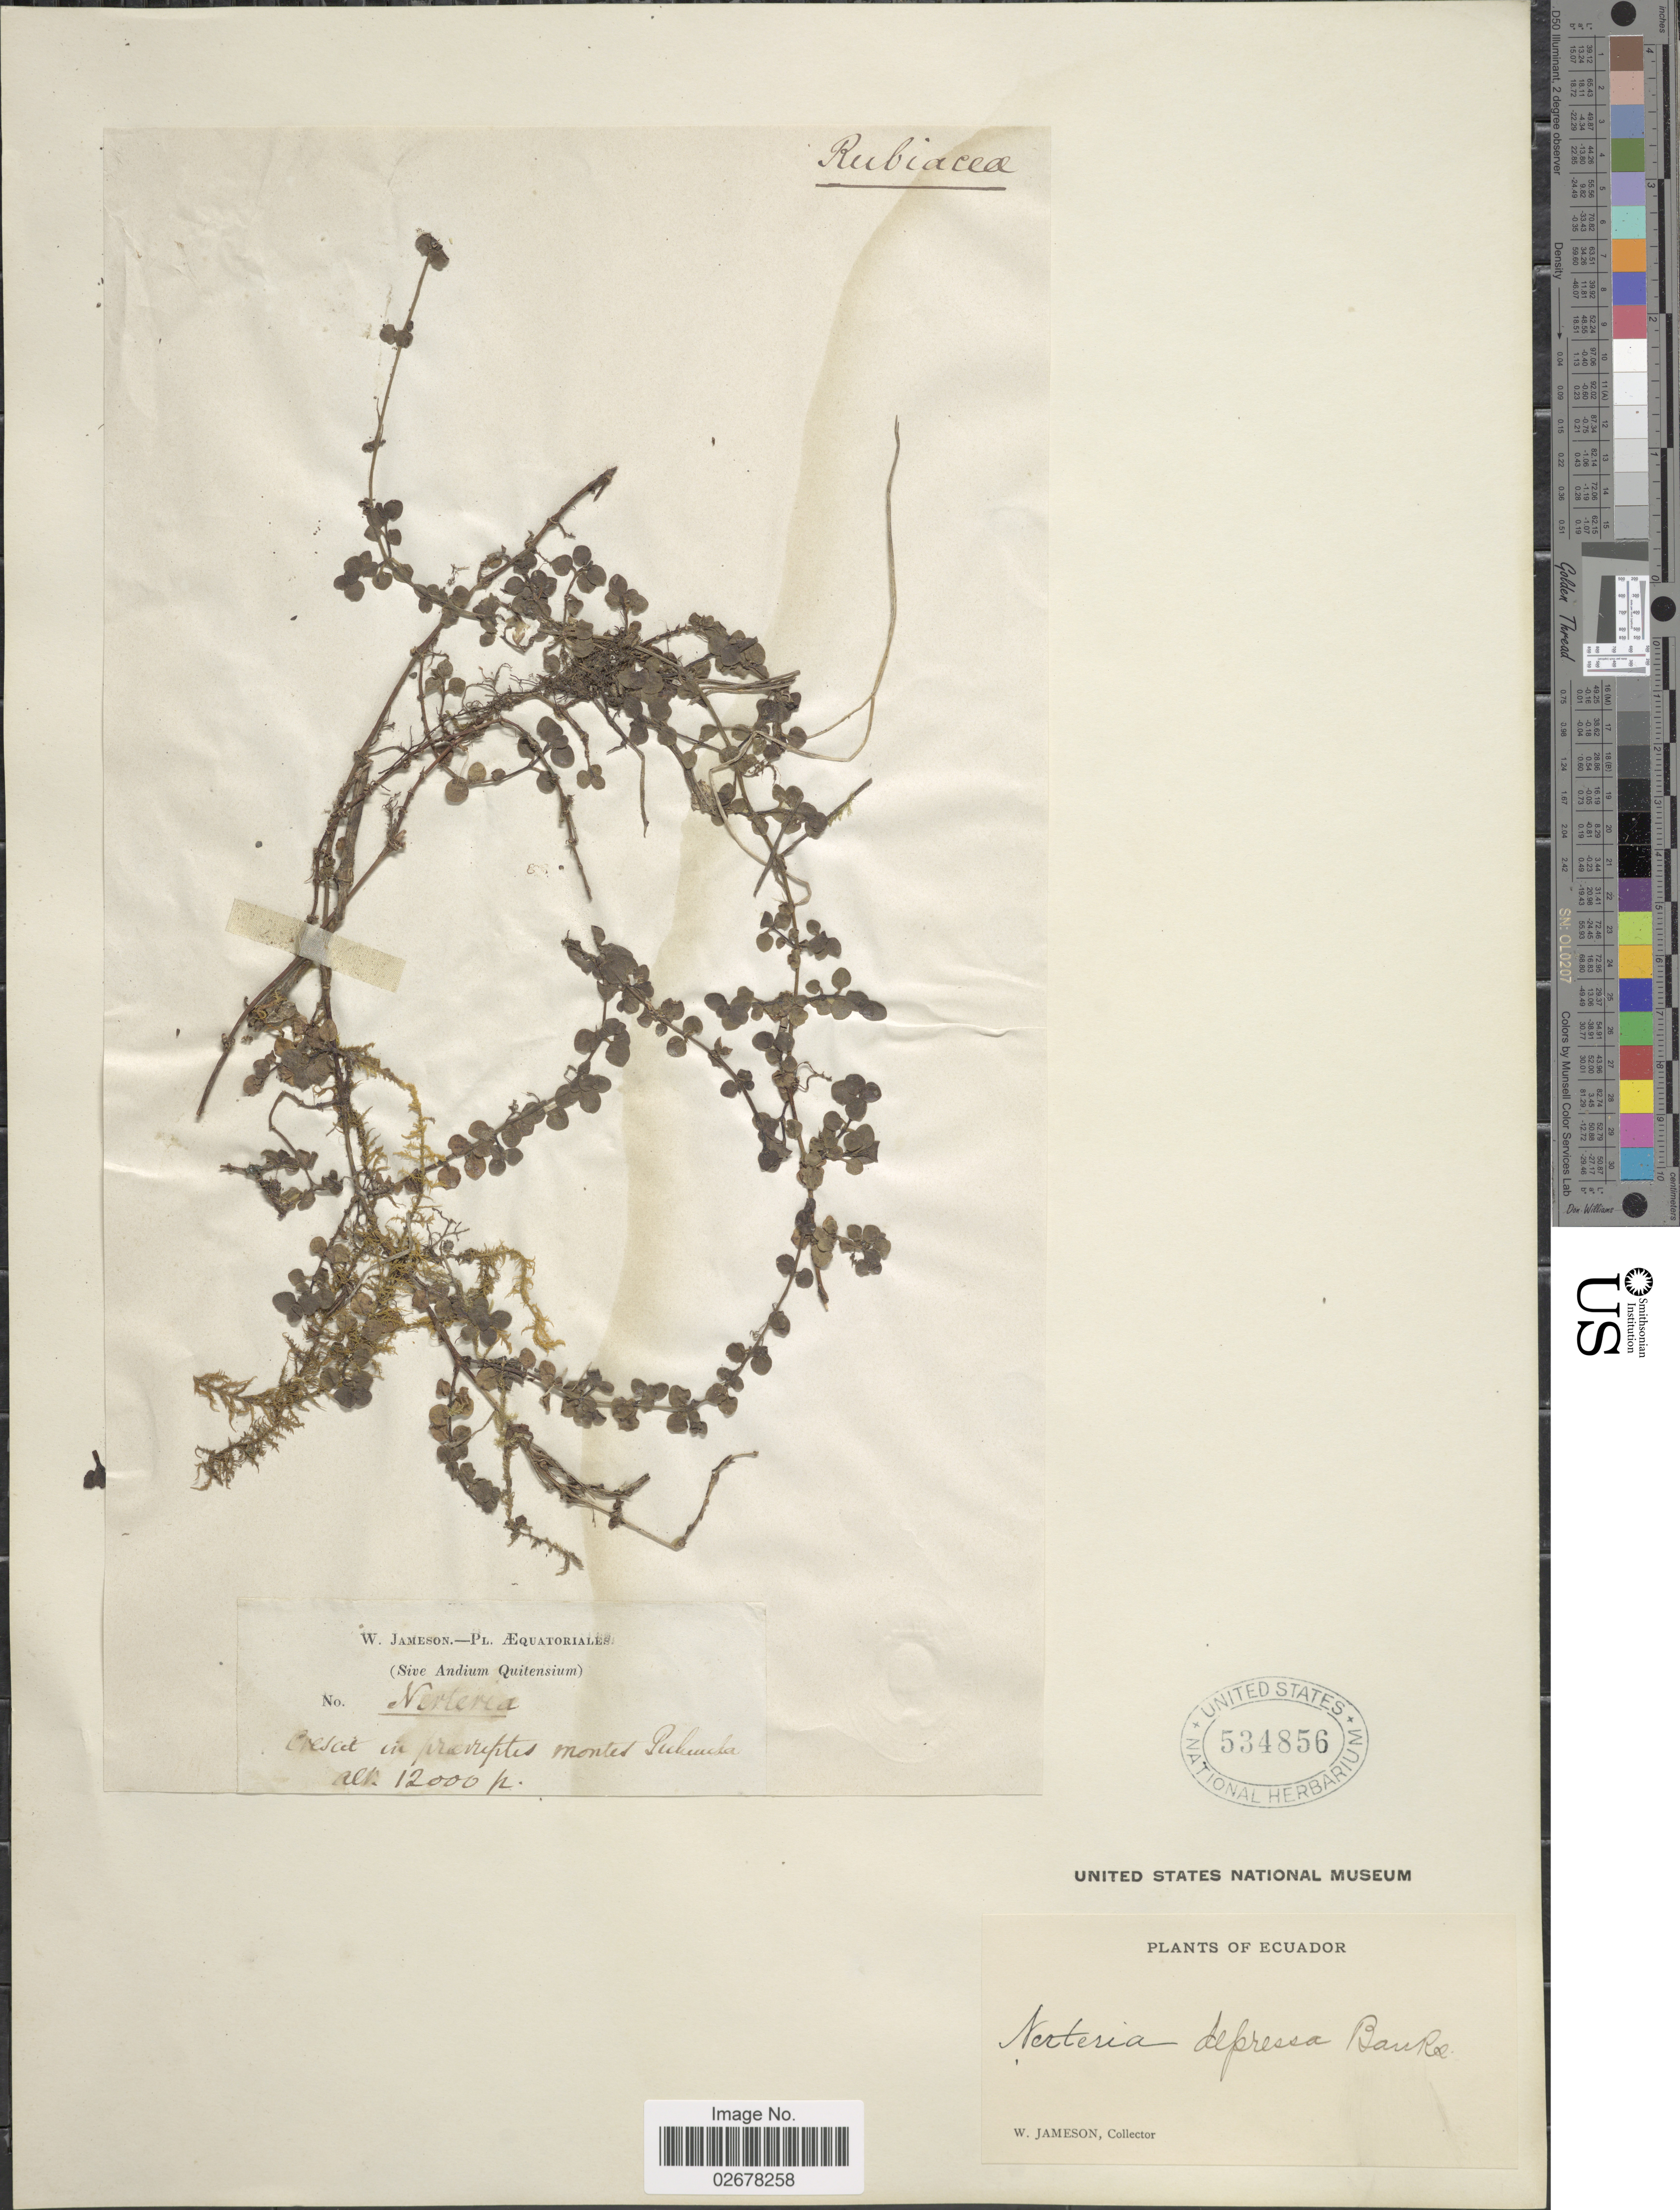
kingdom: Plantae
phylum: Tracheophyta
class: Magnoliopsida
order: Gentianales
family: Rubiaceae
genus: Nertera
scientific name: Nertera depressa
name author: Banks & Sol. ex Gaertn.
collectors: W. Jameson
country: Ecuador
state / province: Pichincha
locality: Aequtoriales, Crescit in pracreptis montes Pichincha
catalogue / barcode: US 534856